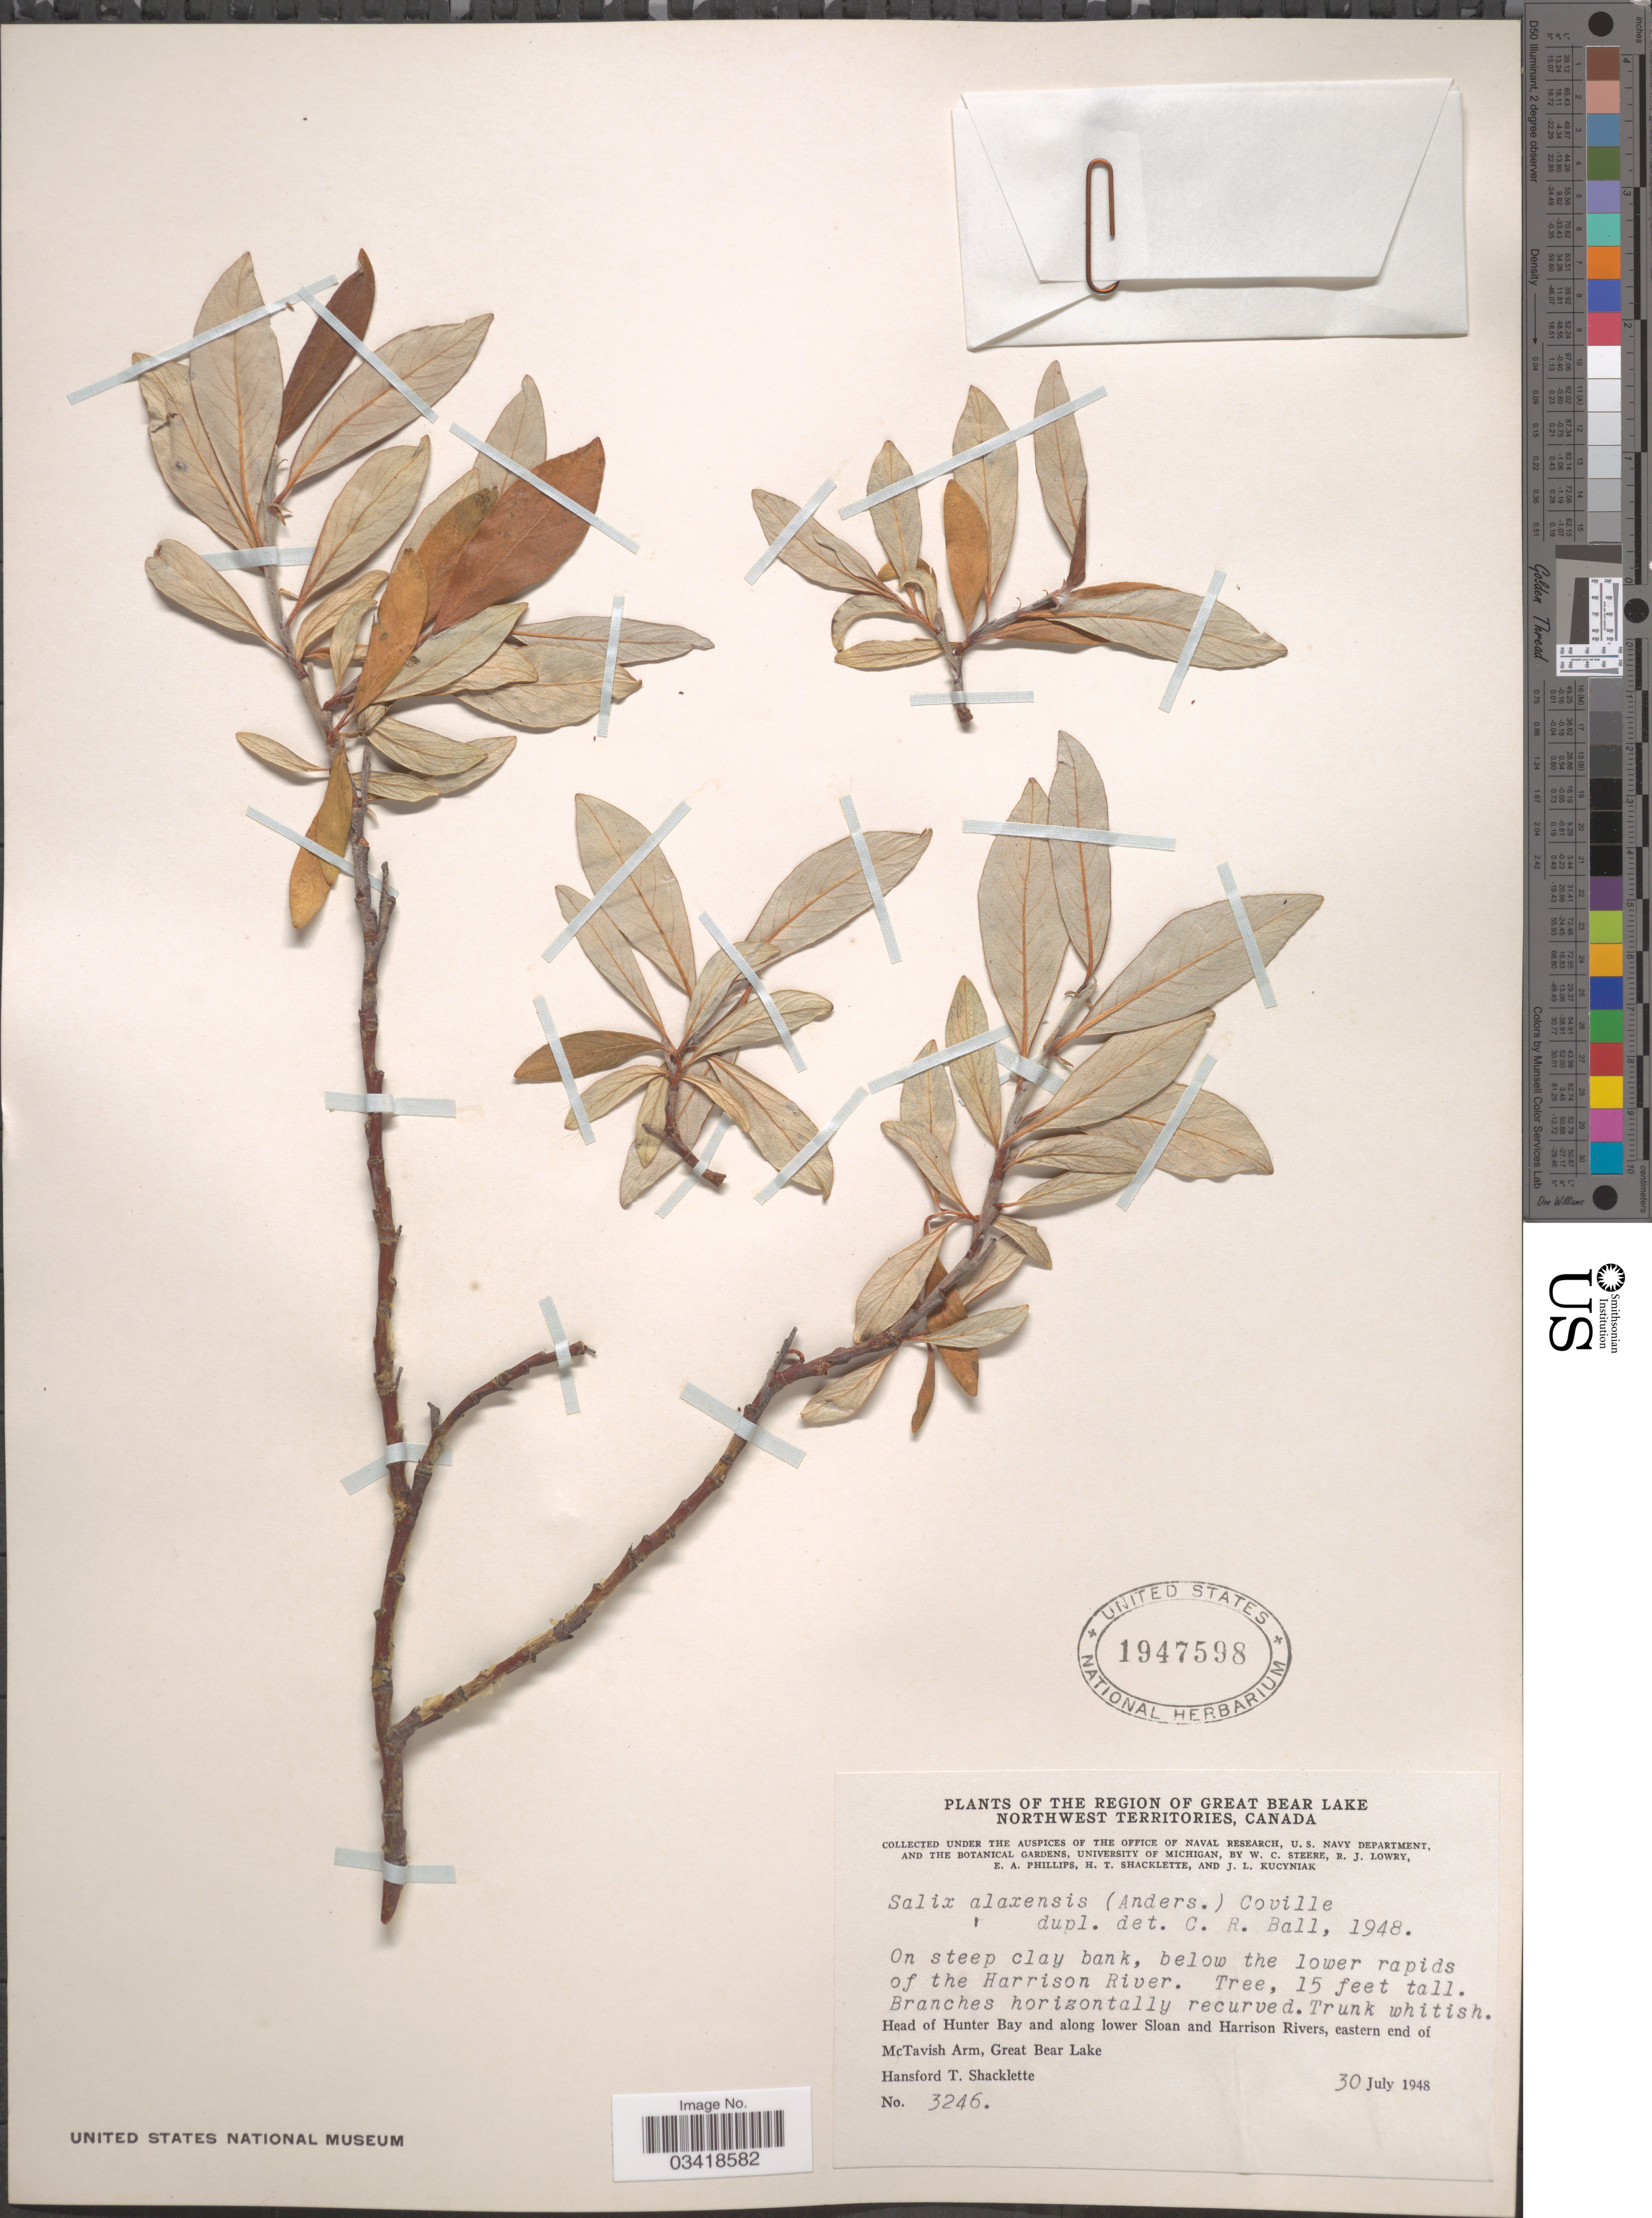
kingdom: Plantae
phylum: Tracheophyta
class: Magnoliopsida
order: Malpighiales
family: Salicaceae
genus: Salix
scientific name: Salix alaxensis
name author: (Andersson) Coville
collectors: H. Shacklette, W. C. Steere, R. Lowry, E. Phillips & J. Kucyniak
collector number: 3246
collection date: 1948-07-30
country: Canada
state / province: Northwest Territories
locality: The Region of Great Bear Lake. On steep clay bank, below the lower rapids of the Harrison River. Head of Hunter Bay and along lower Sloan and Harrison Rivers, eastern end of McTavish Arm, Great Bear Lake.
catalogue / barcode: US 1947598